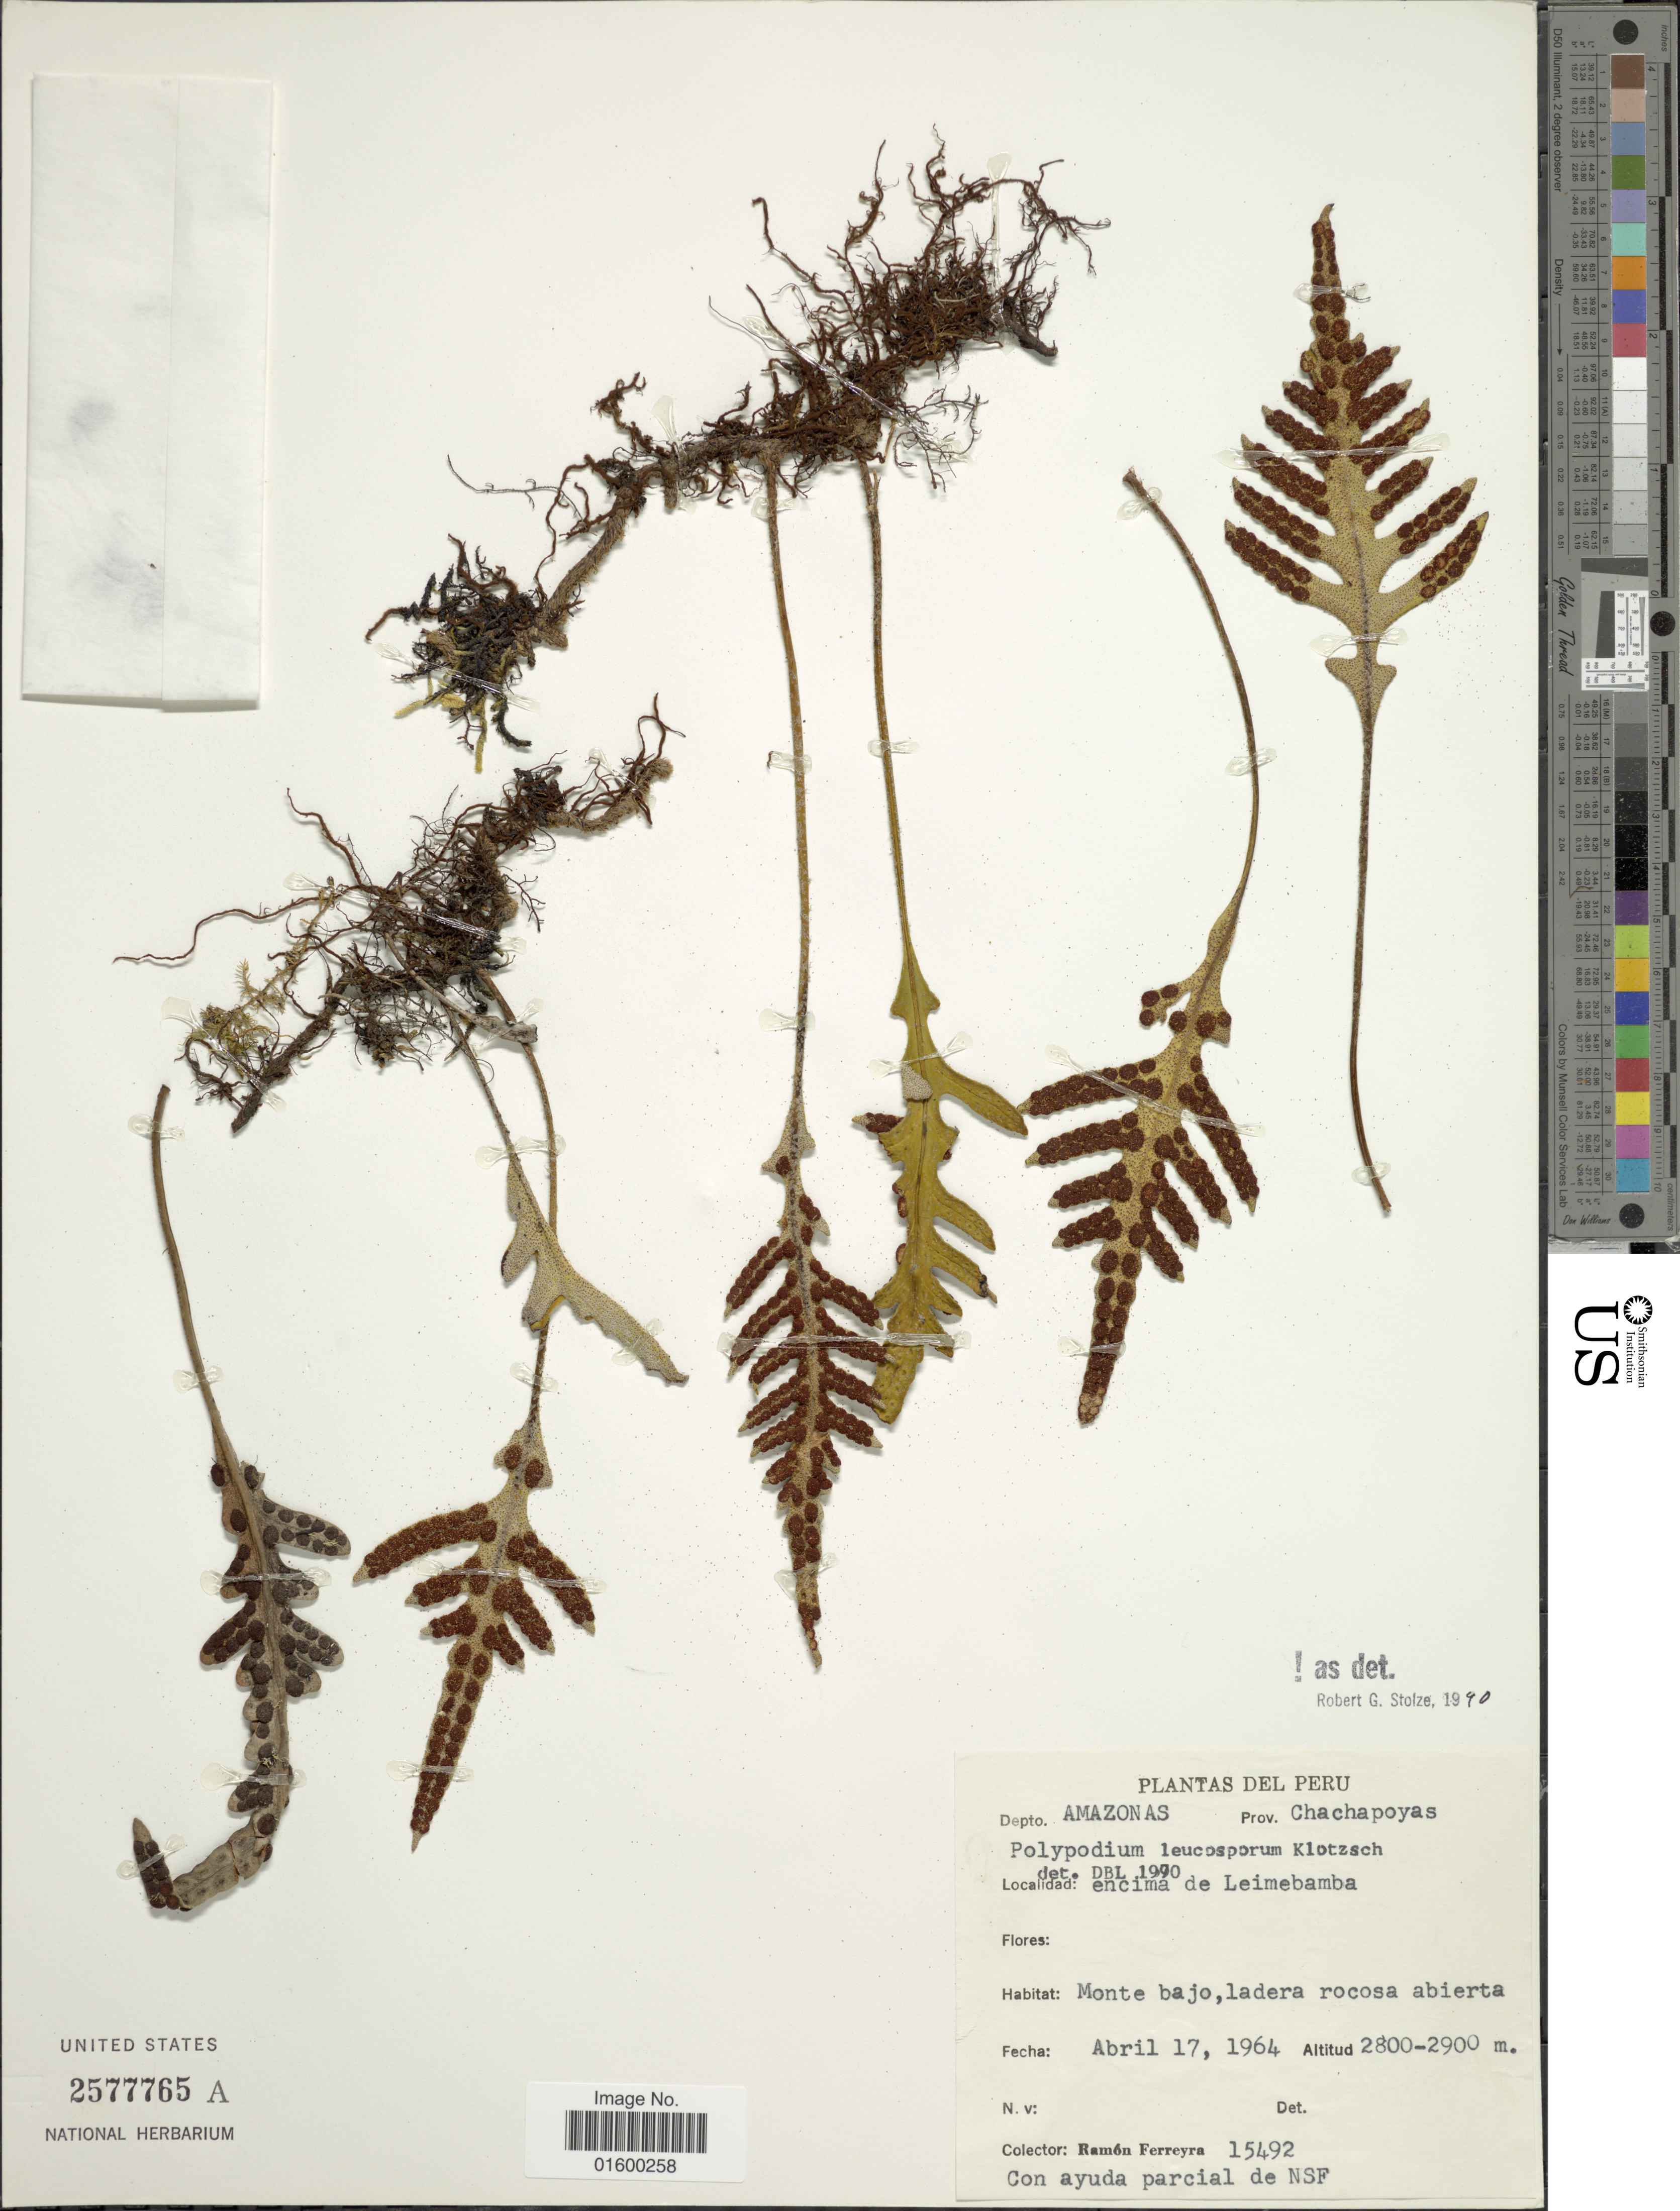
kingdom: Plantae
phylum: Tracheophyta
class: Polypodiopsida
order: Polypodiales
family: Polypodiaceae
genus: Pleopeltis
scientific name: Pleopeltis sp.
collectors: R. A. Ferreyra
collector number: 15492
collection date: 1964-04-17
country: Peru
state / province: Amazonas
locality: Depto. Amazonas, Prov. Chachapoyas, encima de Leimebamba, Monte bajo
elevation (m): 2800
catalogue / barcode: US 2577765A